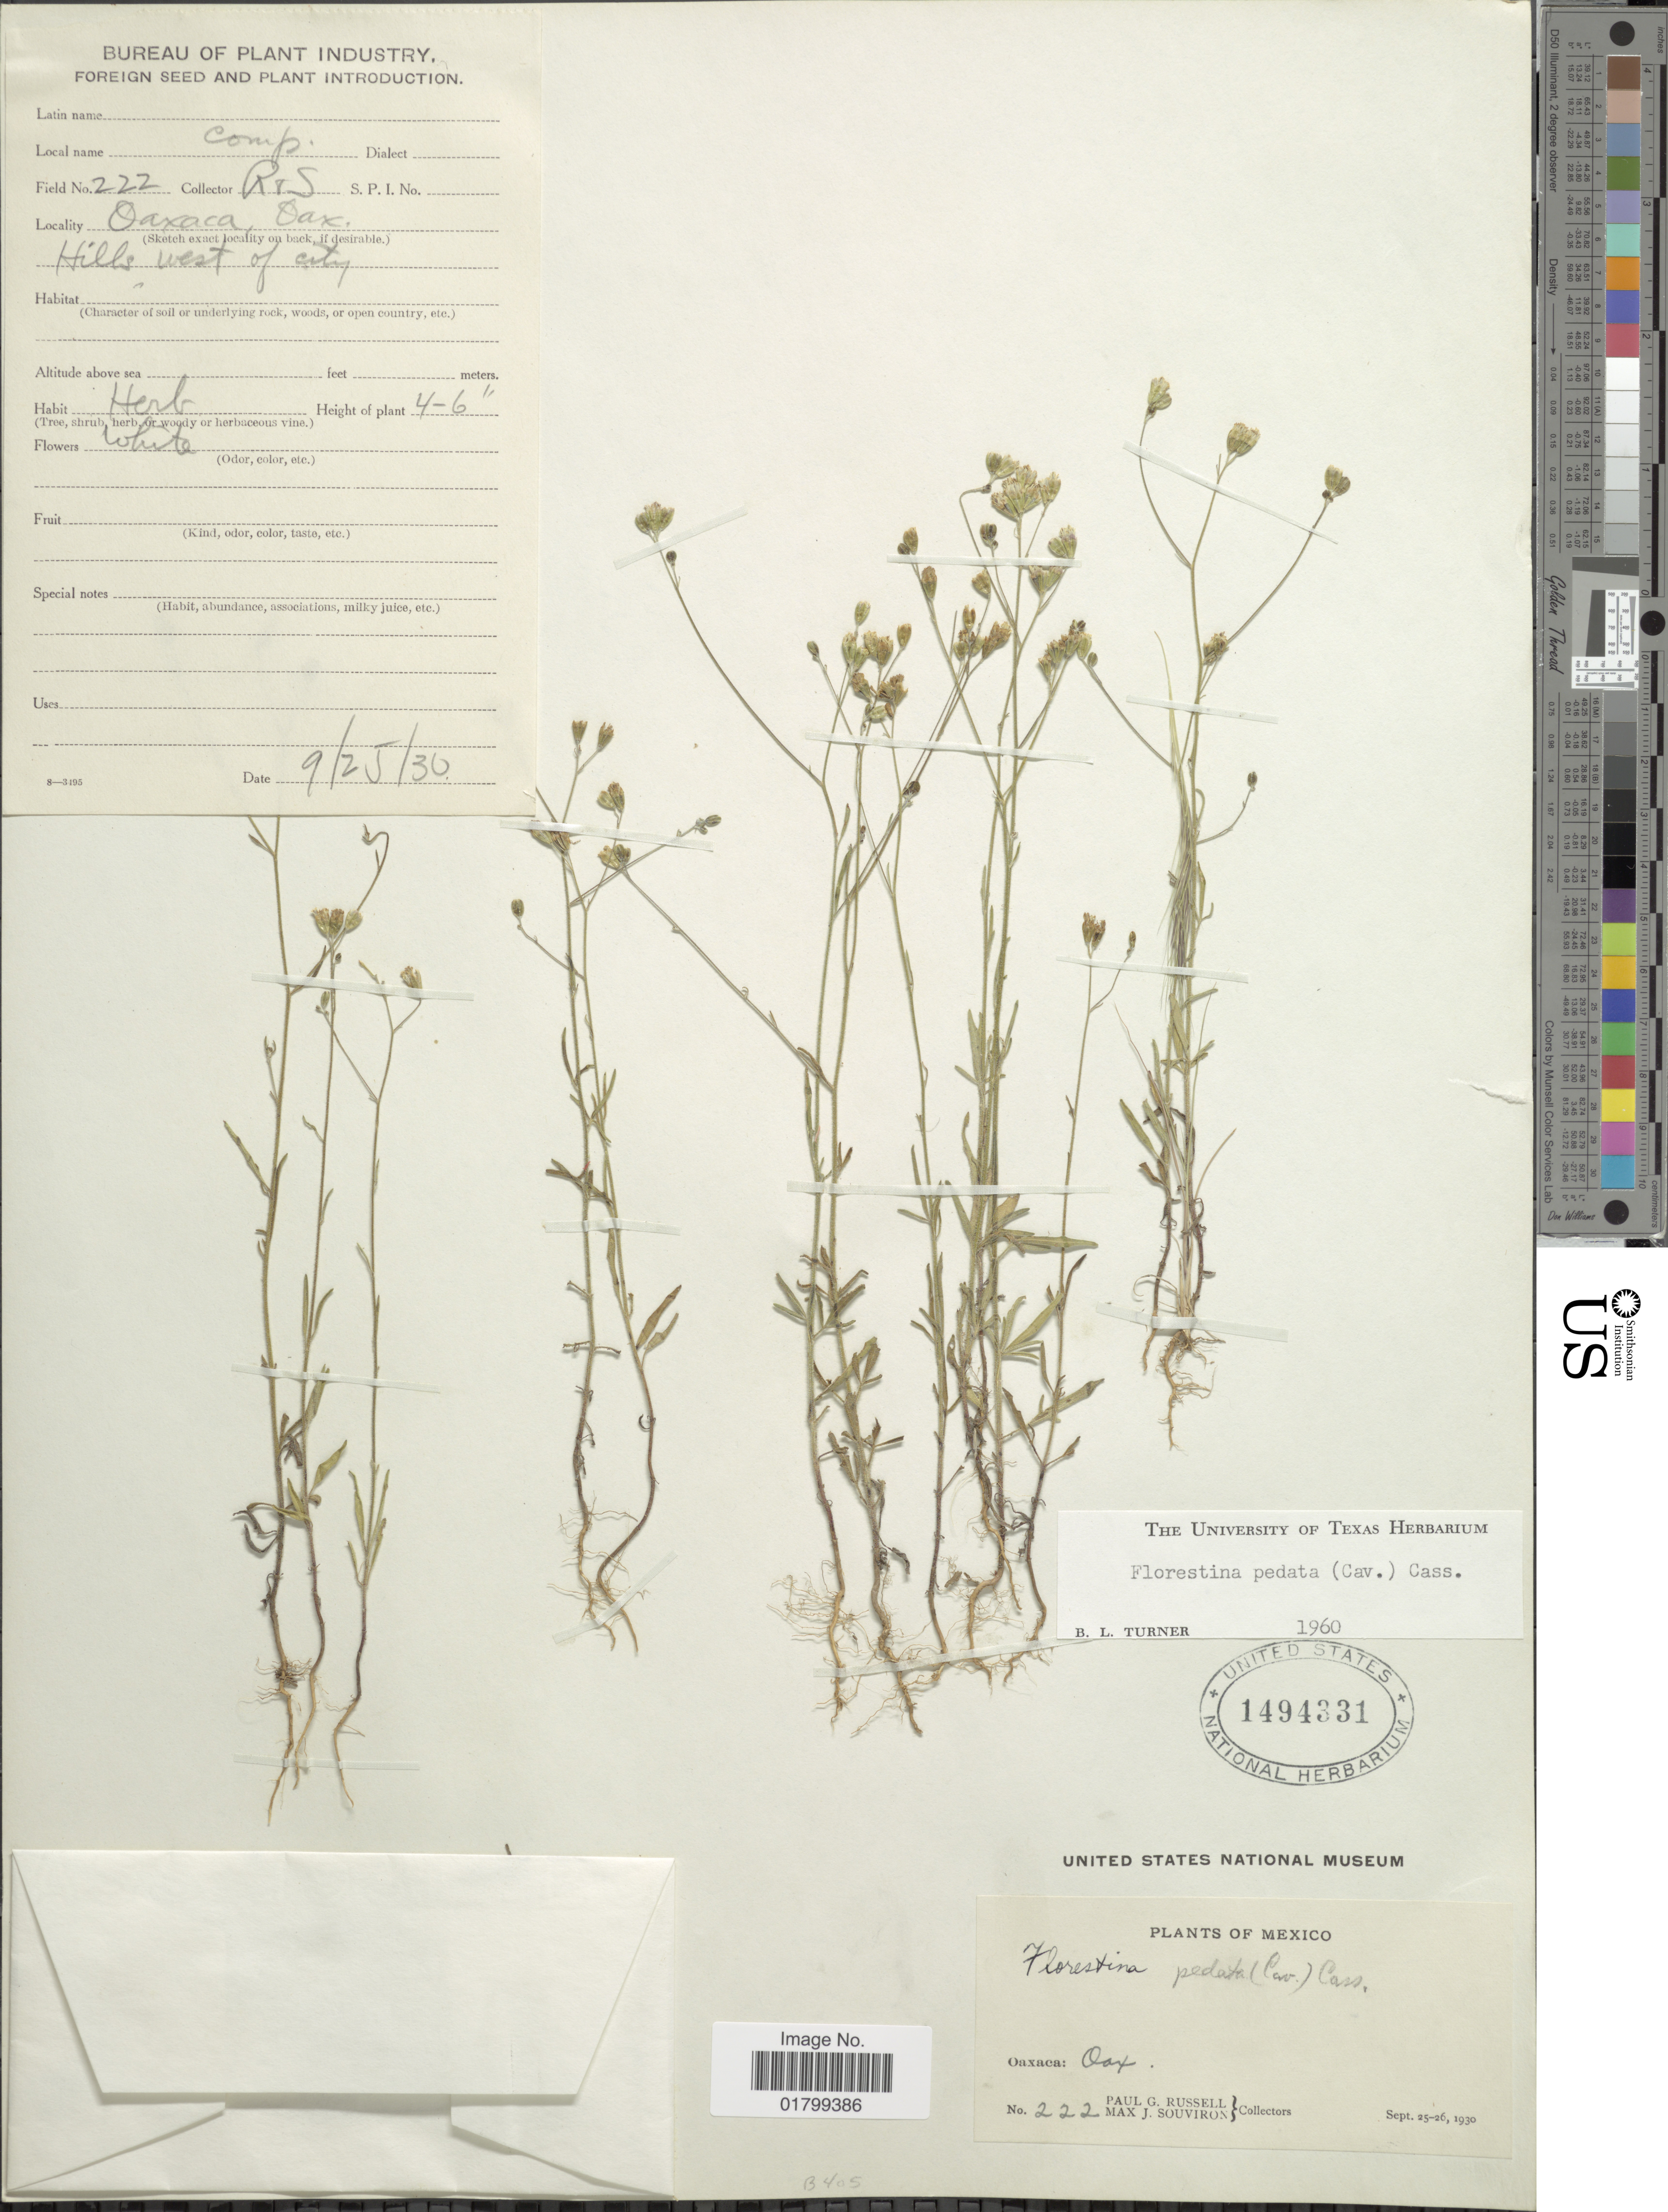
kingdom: Plantae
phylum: Tracheophyta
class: Magnoliopsida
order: Asterales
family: Asteraceae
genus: Florestina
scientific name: Florestina pedata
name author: (Cav.) Cass.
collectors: P. G. Russell & M. J. Souviron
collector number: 222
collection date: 1930-09-25/1930-09-26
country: Mexico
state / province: Oaxaca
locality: Oaxaca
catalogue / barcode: US 1494331